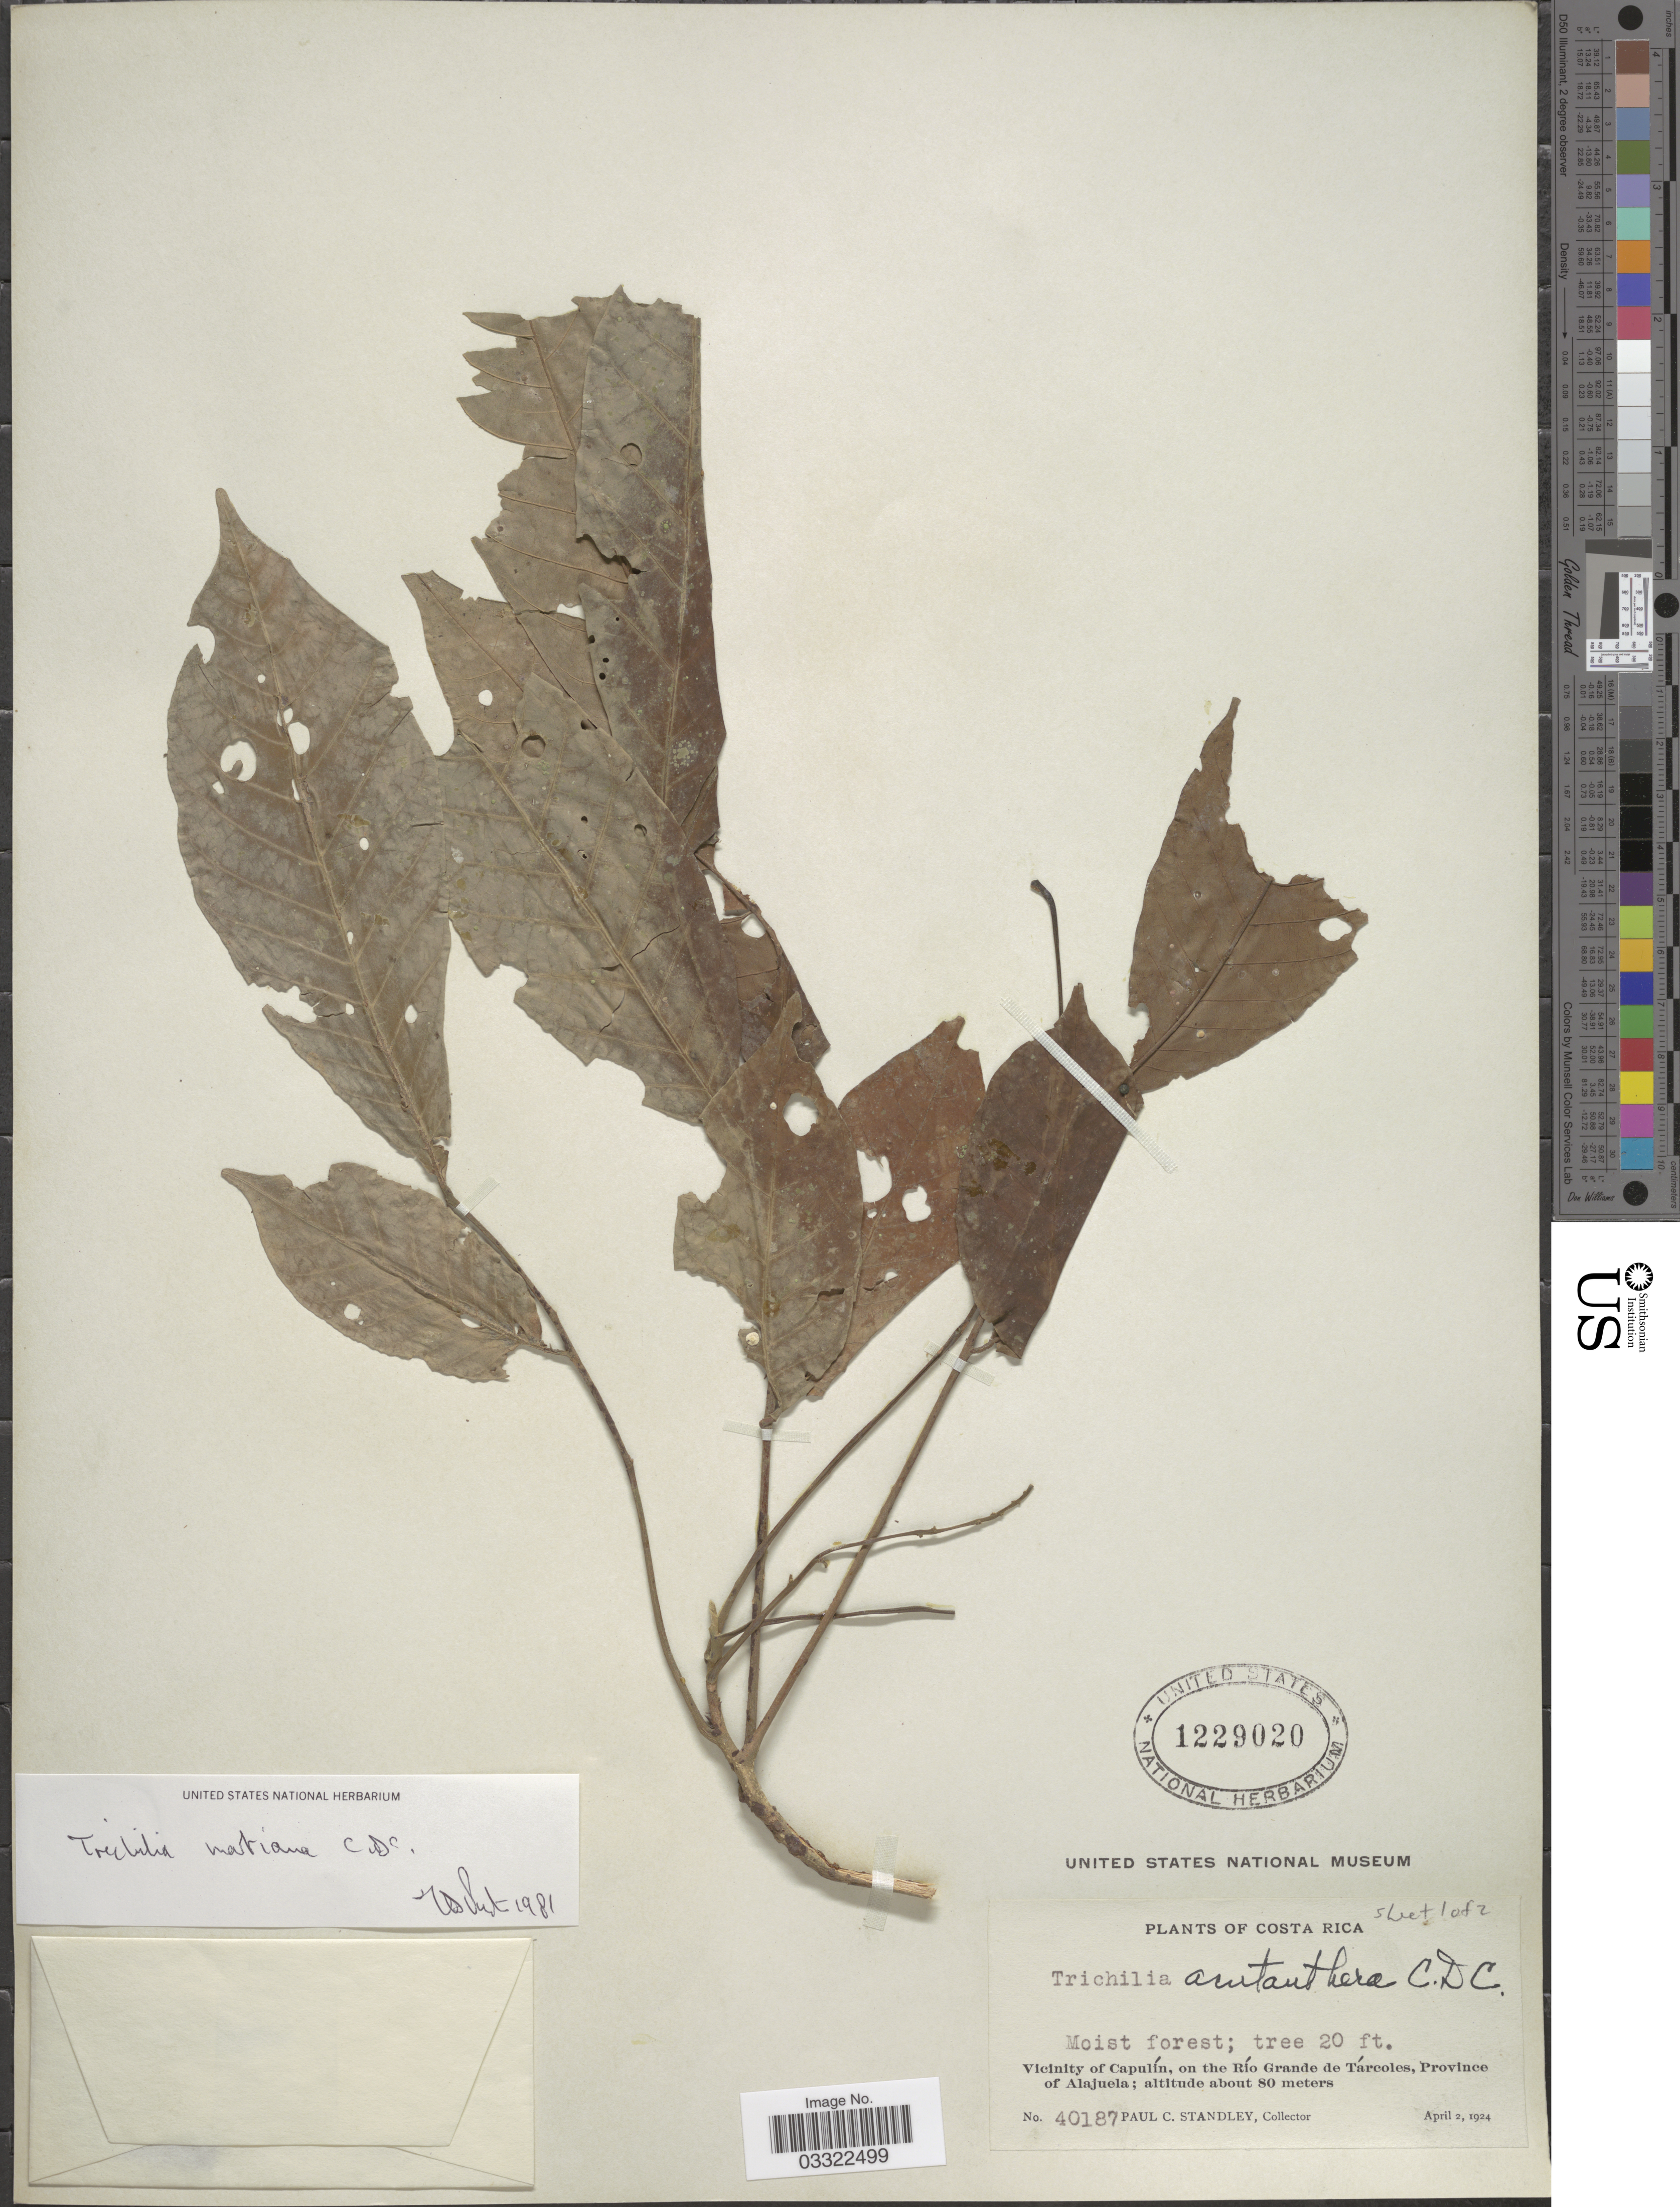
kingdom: Plantae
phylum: Tracheophyta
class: Magnoliopsida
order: Sapindales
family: Meliaceae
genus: Trichilia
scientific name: Trichilia martiana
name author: C. DC.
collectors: P. C. Standley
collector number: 40187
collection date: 1924-04-02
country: Costa Rica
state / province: Alajuela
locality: Vicinity of Capulín, on the Río Grande de Tárcoles.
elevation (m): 80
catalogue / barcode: US 1229020